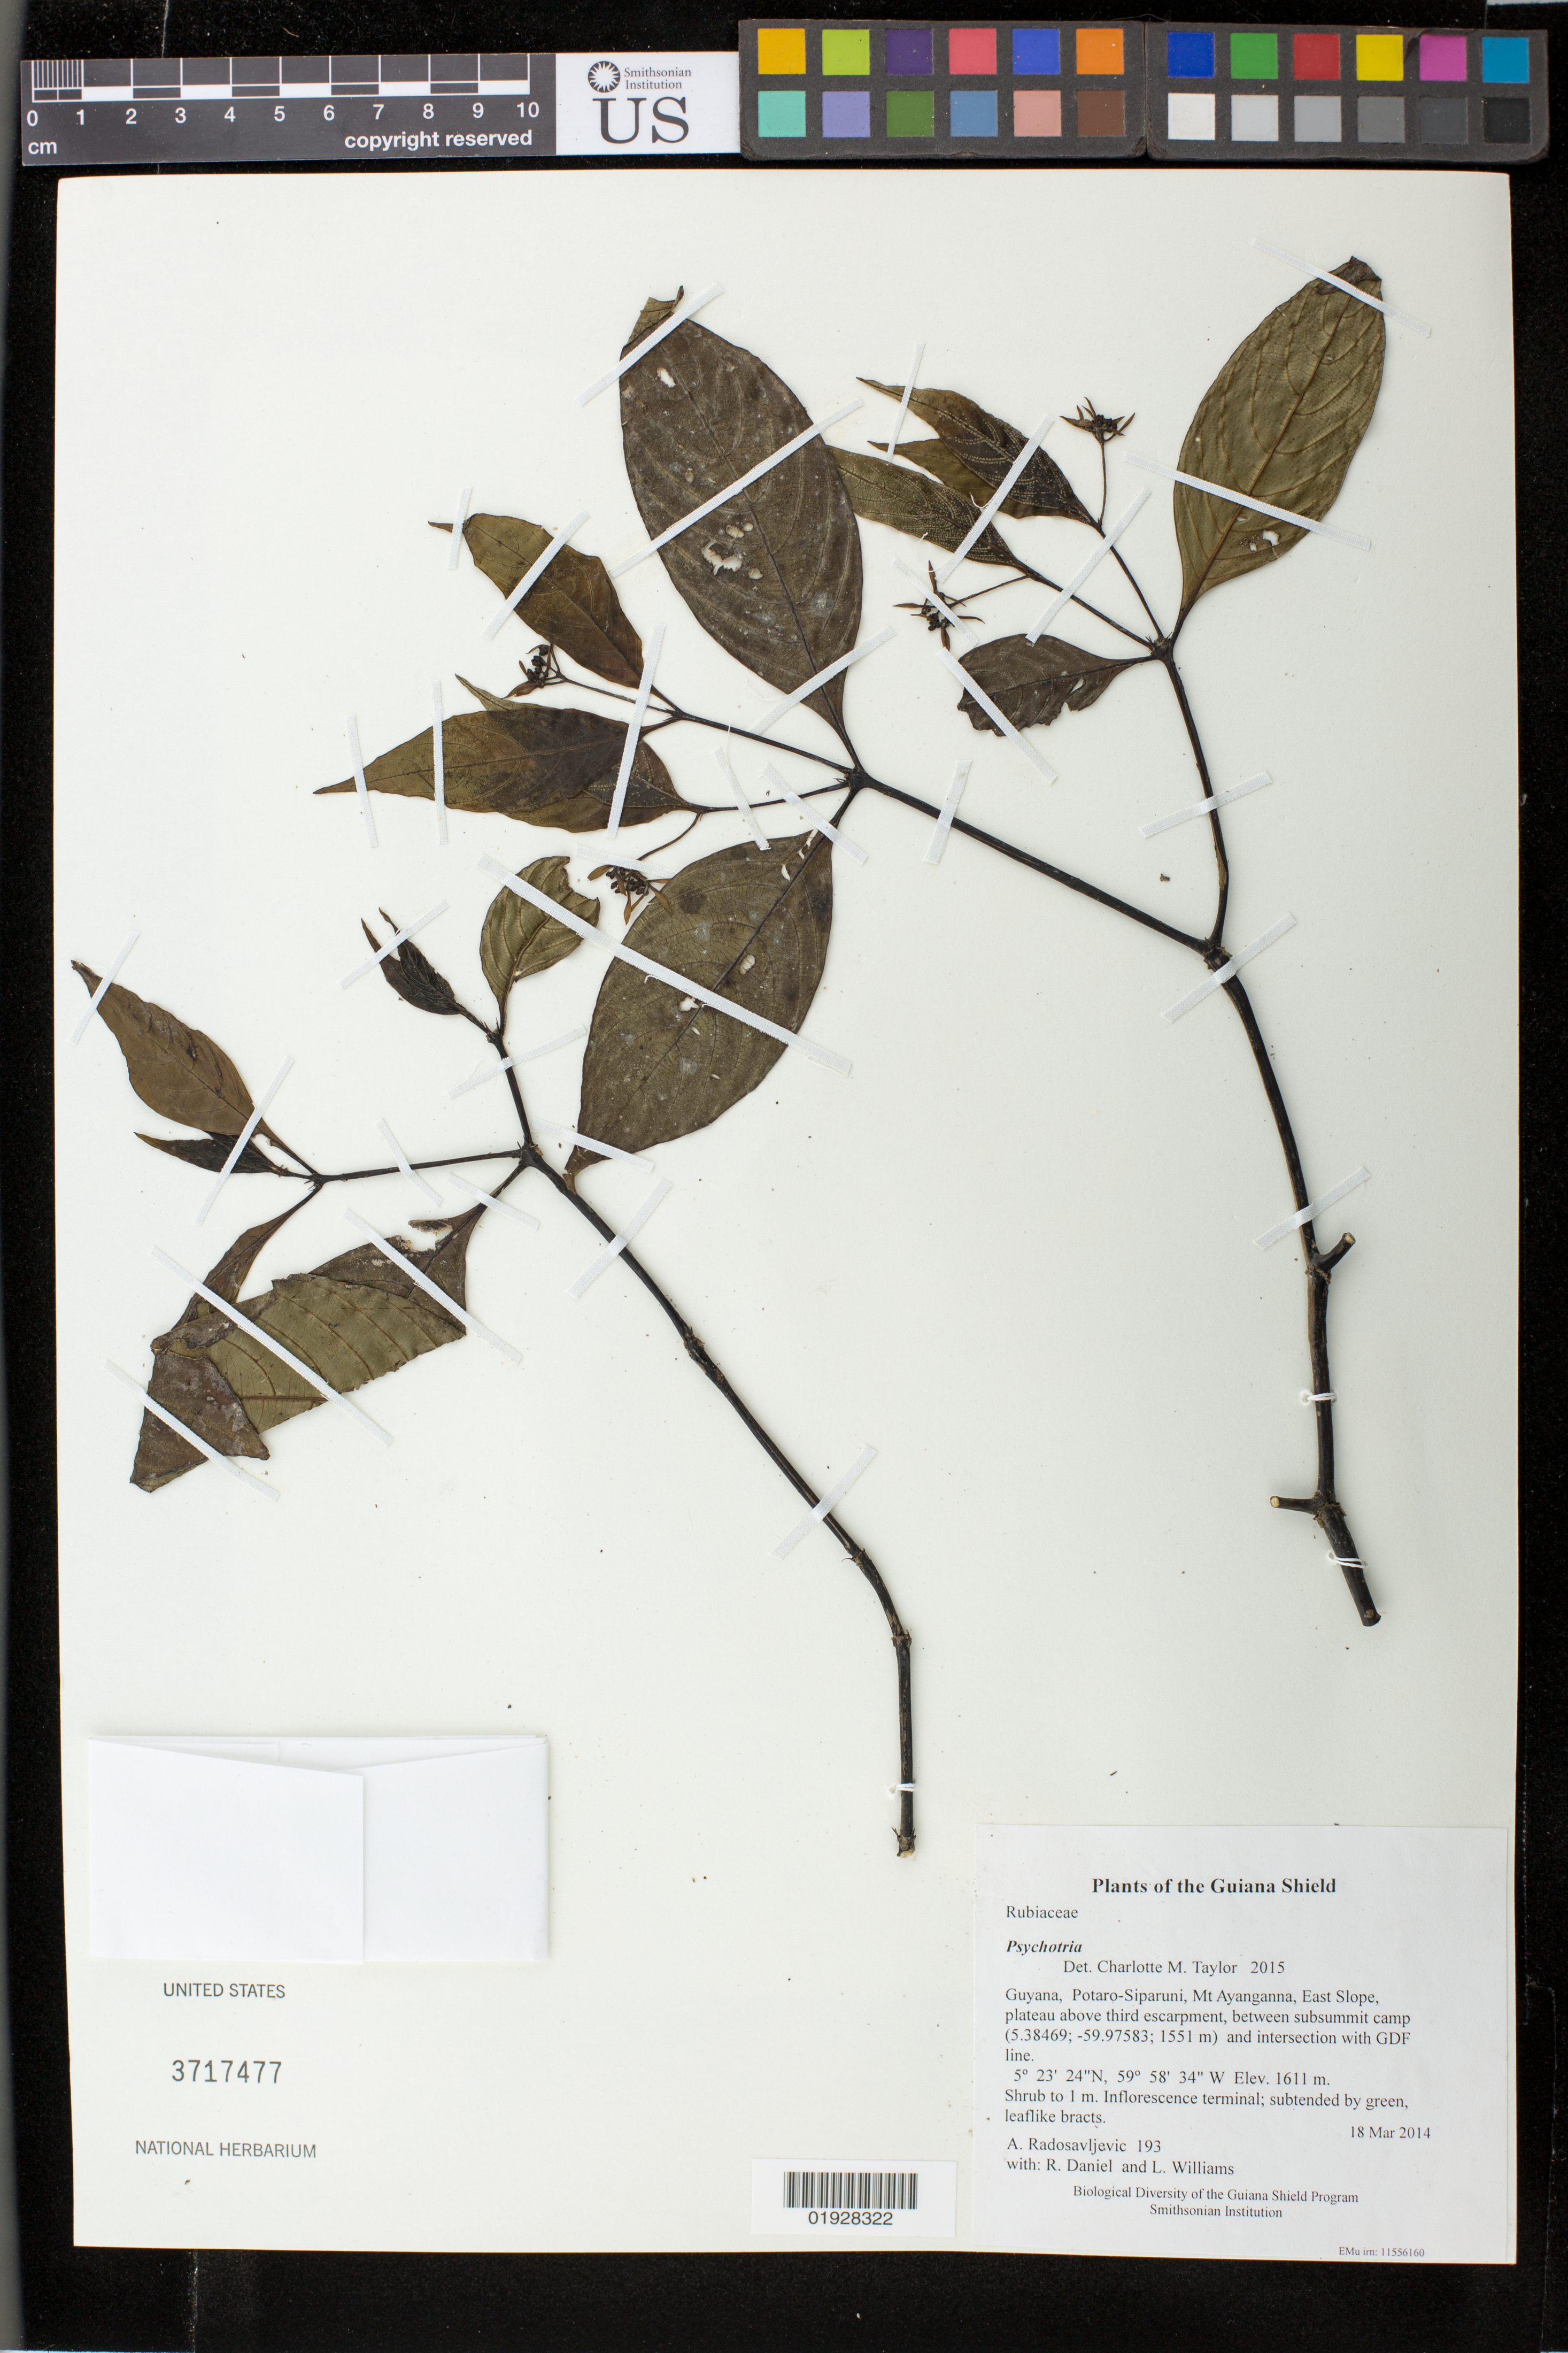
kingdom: Plantae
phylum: Tracheophyta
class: Magnoliopsida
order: Gentianales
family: Rubiaceae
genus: Psychotria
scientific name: Psychotria sp.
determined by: Taylor, Charlotte M.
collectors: A. Radosavljevic, R. Daniel & L. Williams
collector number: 193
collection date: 2014-03-18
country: Guyana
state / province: Potaro-Siparuni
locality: Mt Ayanganna, East Slope, plateau above third escarpment, between subsummit camp (5.38469; -59.97583; 1551 m) and intersection with GDF line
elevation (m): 1611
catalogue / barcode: US 3717477